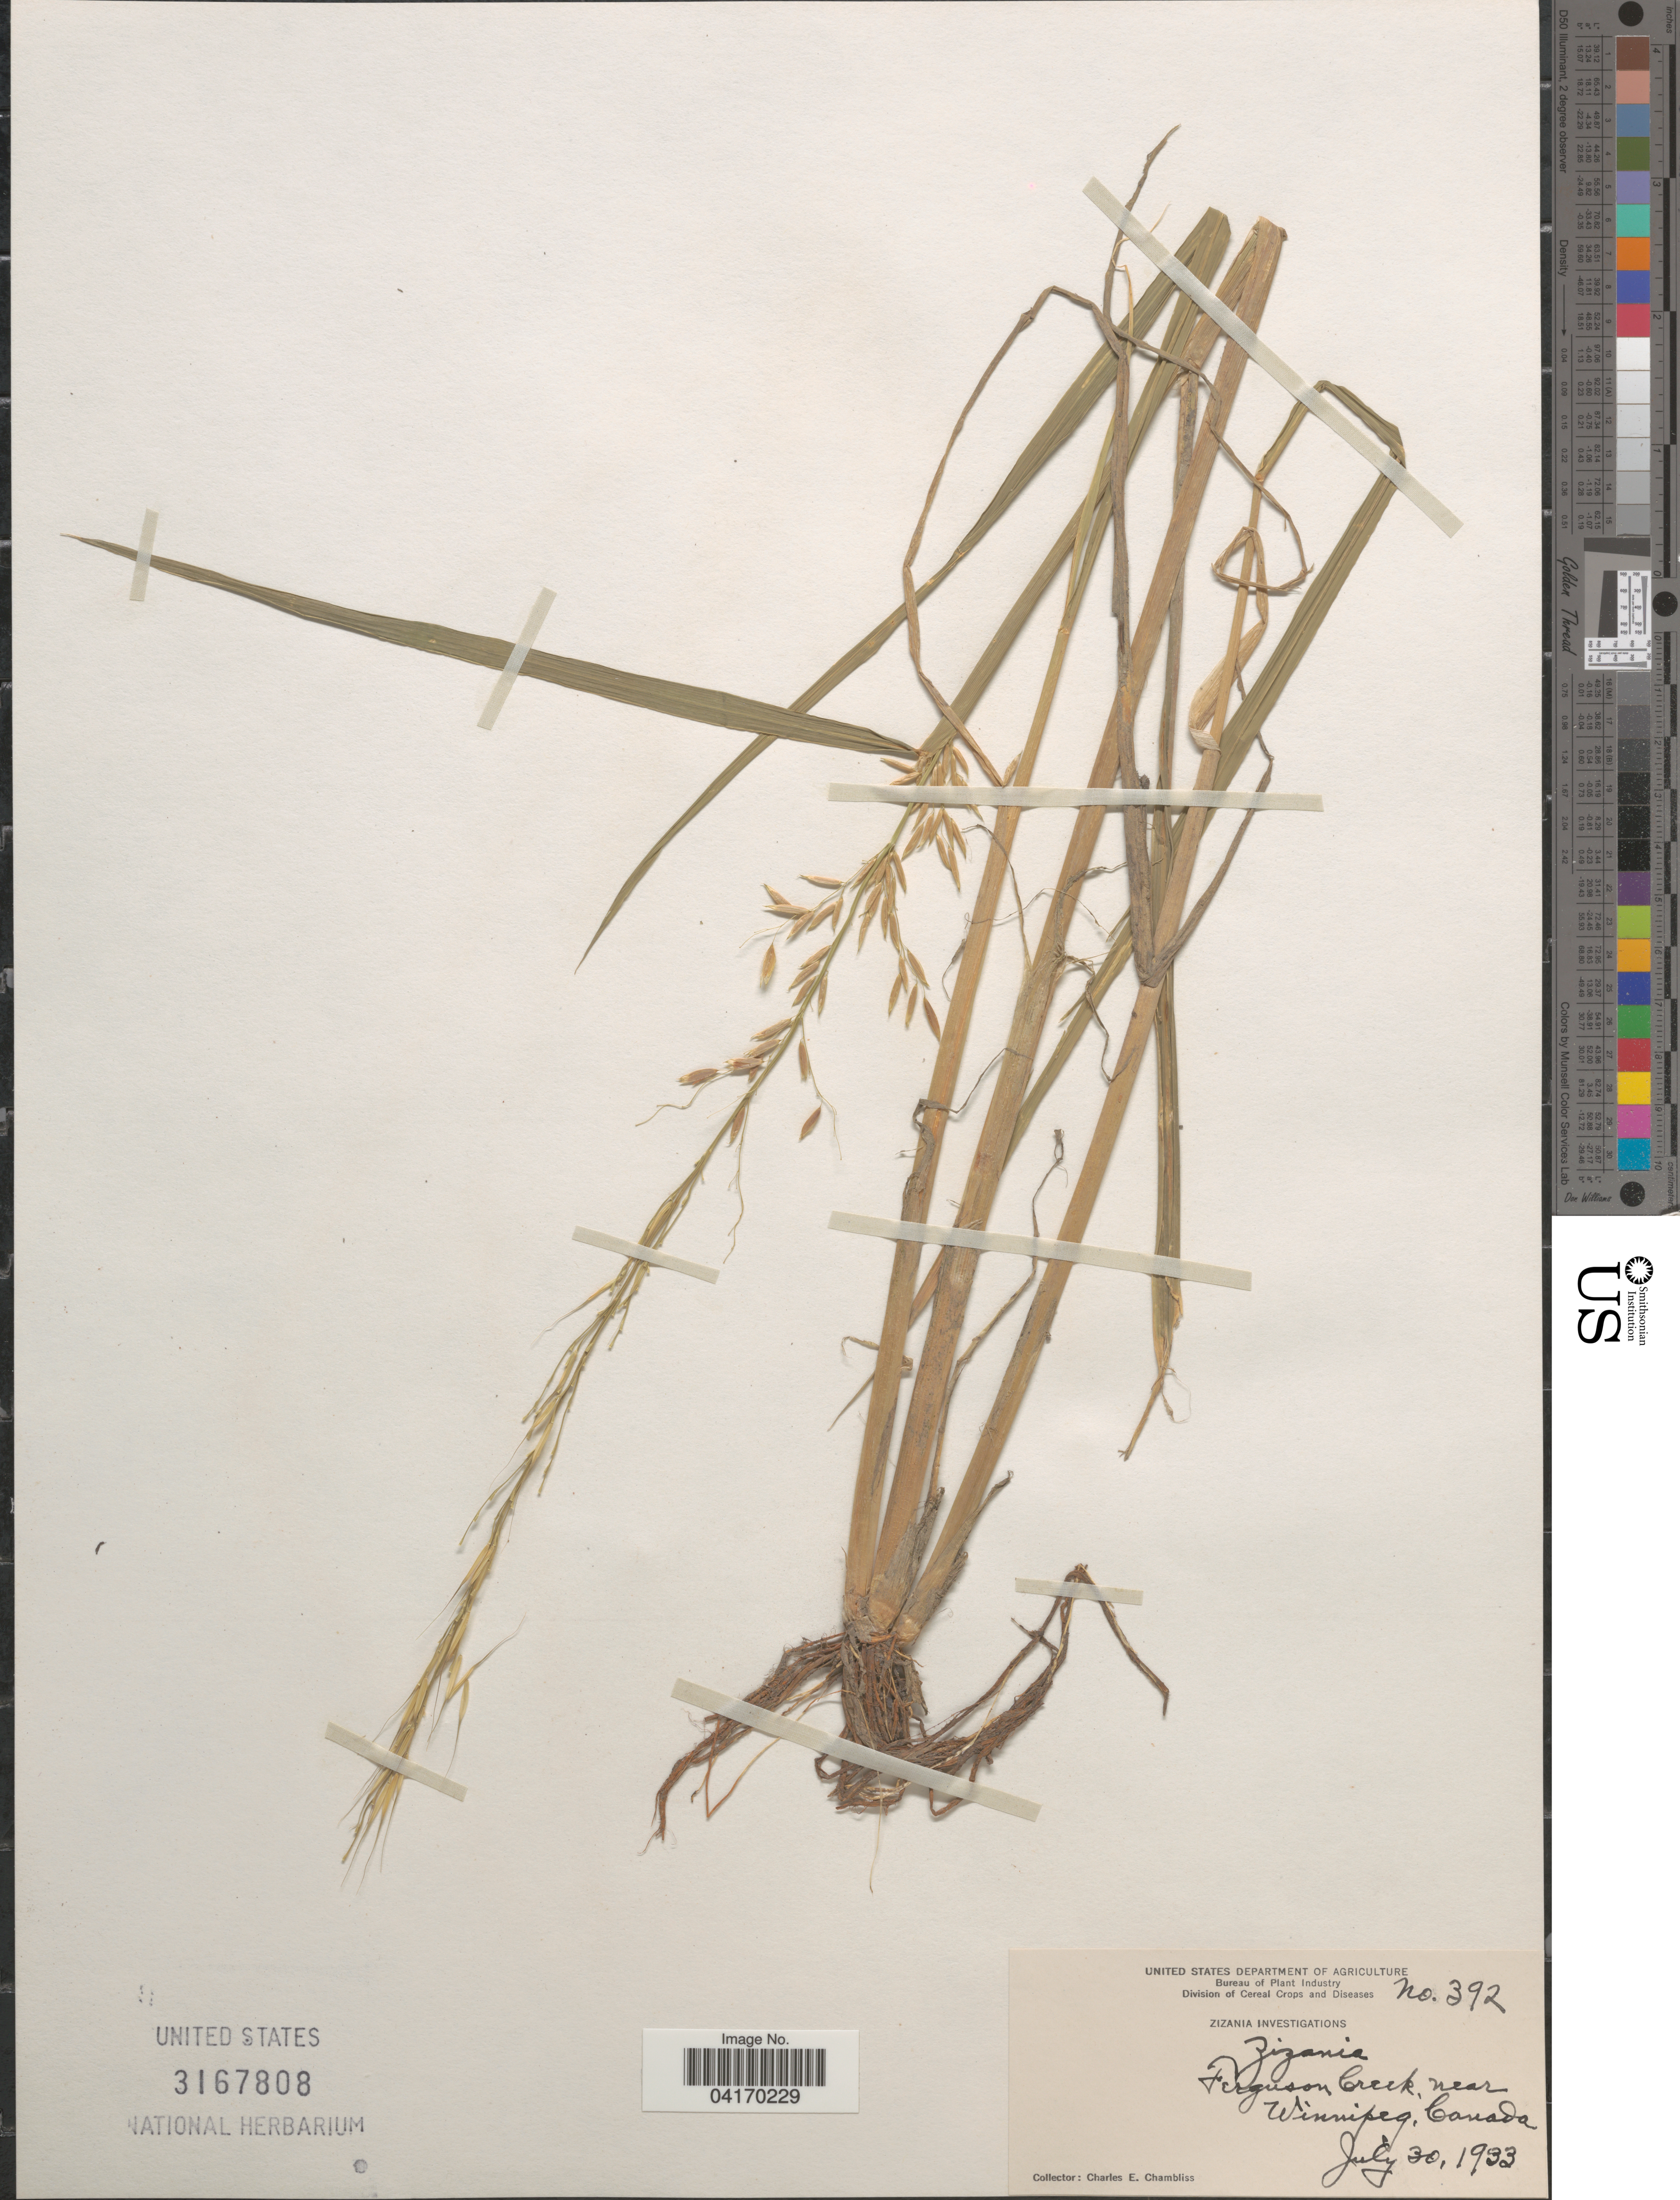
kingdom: Plantae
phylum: Tracheophyta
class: Liliopsida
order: Poales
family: Poaceae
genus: Zizania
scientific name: Zizania palustris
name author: L.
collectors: C. Chambliss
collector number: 392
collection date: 1933-07-30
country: Canada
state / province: Manitoba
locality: Ferguson Creek near Winnipeg.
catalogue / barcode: US 3167808